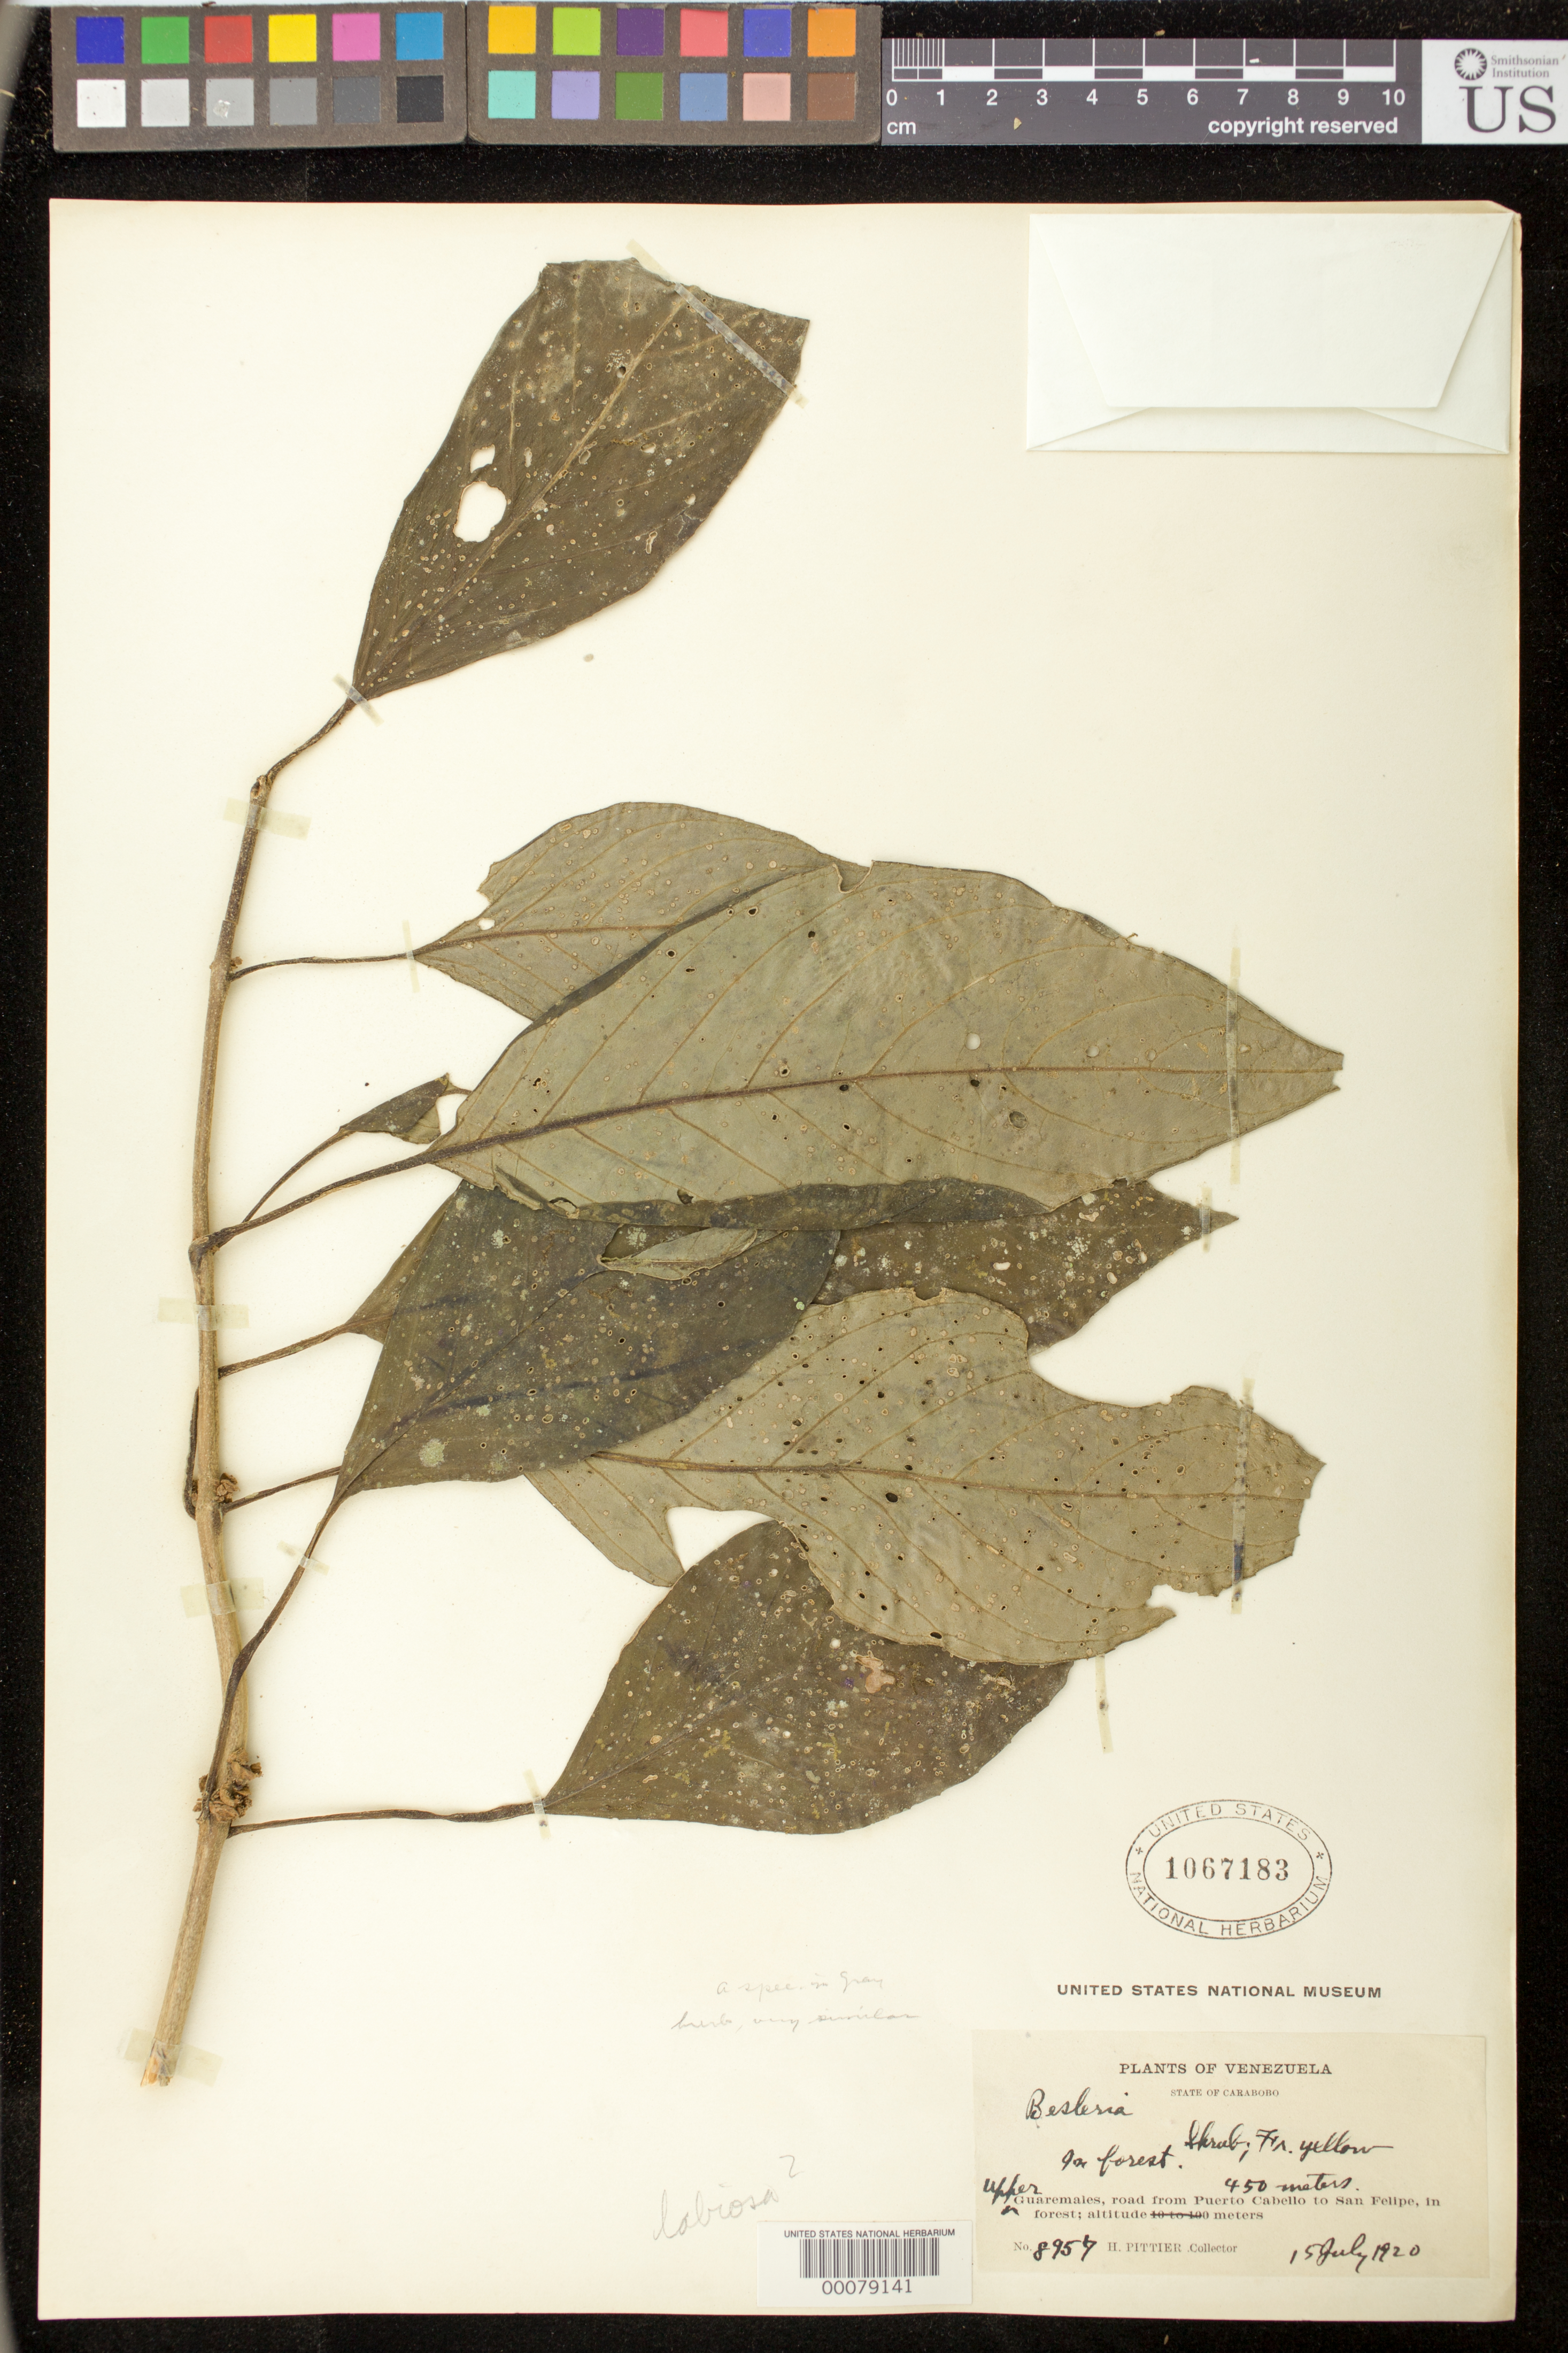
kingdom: Plantae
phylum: Tracheophyta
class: Magnoliopsida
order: Lamiales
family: Gesneriaceae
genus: Besleria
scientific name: Besleria sp.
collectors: H. F. Pittier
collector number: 8957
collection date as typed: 15 Jul 1920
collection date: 1920-07-15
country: Venezuela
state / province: Carabobo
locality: Upper Guaremales, road from Puerto Cabello to San Felipe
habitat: In forest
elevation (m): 450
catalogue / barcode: US 1067183